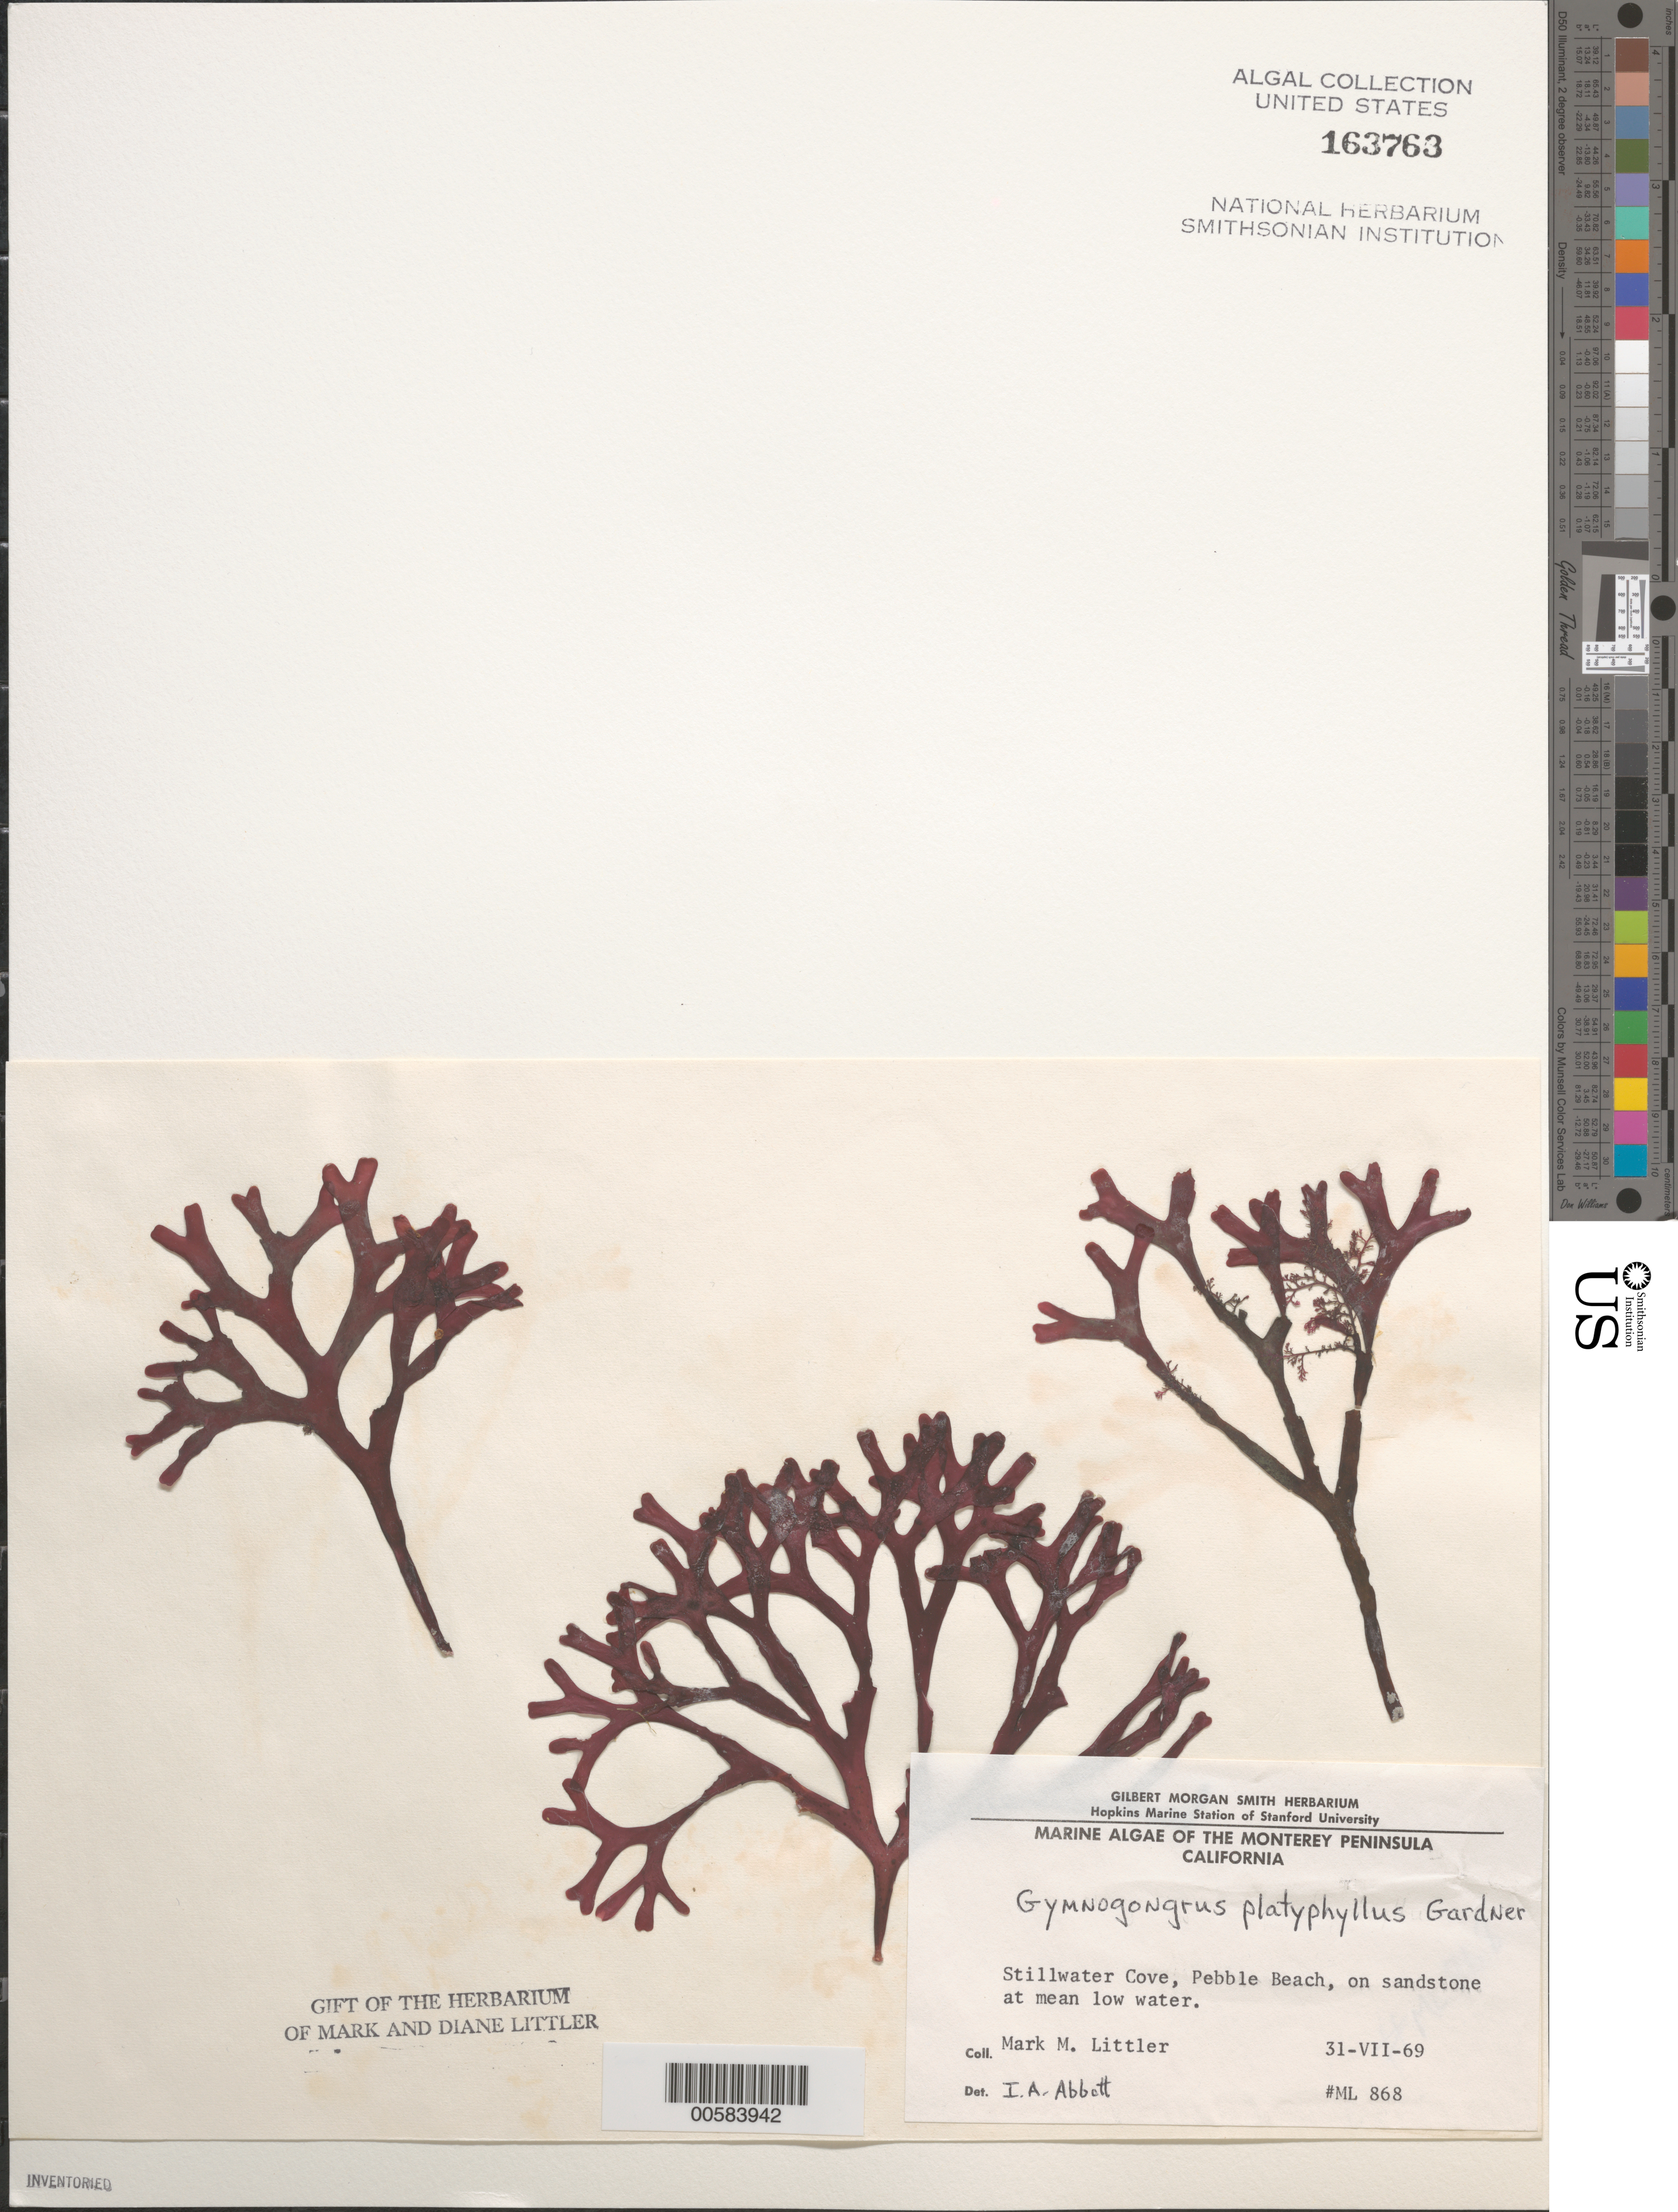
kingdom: Plantae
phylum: Rhodophyta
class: Florideophyceae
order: Gigartinales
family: Phyllophoraceae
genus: Gymnogongrus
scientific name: Gymnogongrus platyphyllus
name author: N.L. Gardner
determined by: Abbott, Isabella A.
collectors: M. M. Littler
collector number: ML 868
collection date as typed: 31 Jul 1969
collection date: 1969-07-31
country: United States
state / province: California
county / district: Monterey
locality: Stillwater Cove, Pebble Beach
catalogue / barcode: US 163763